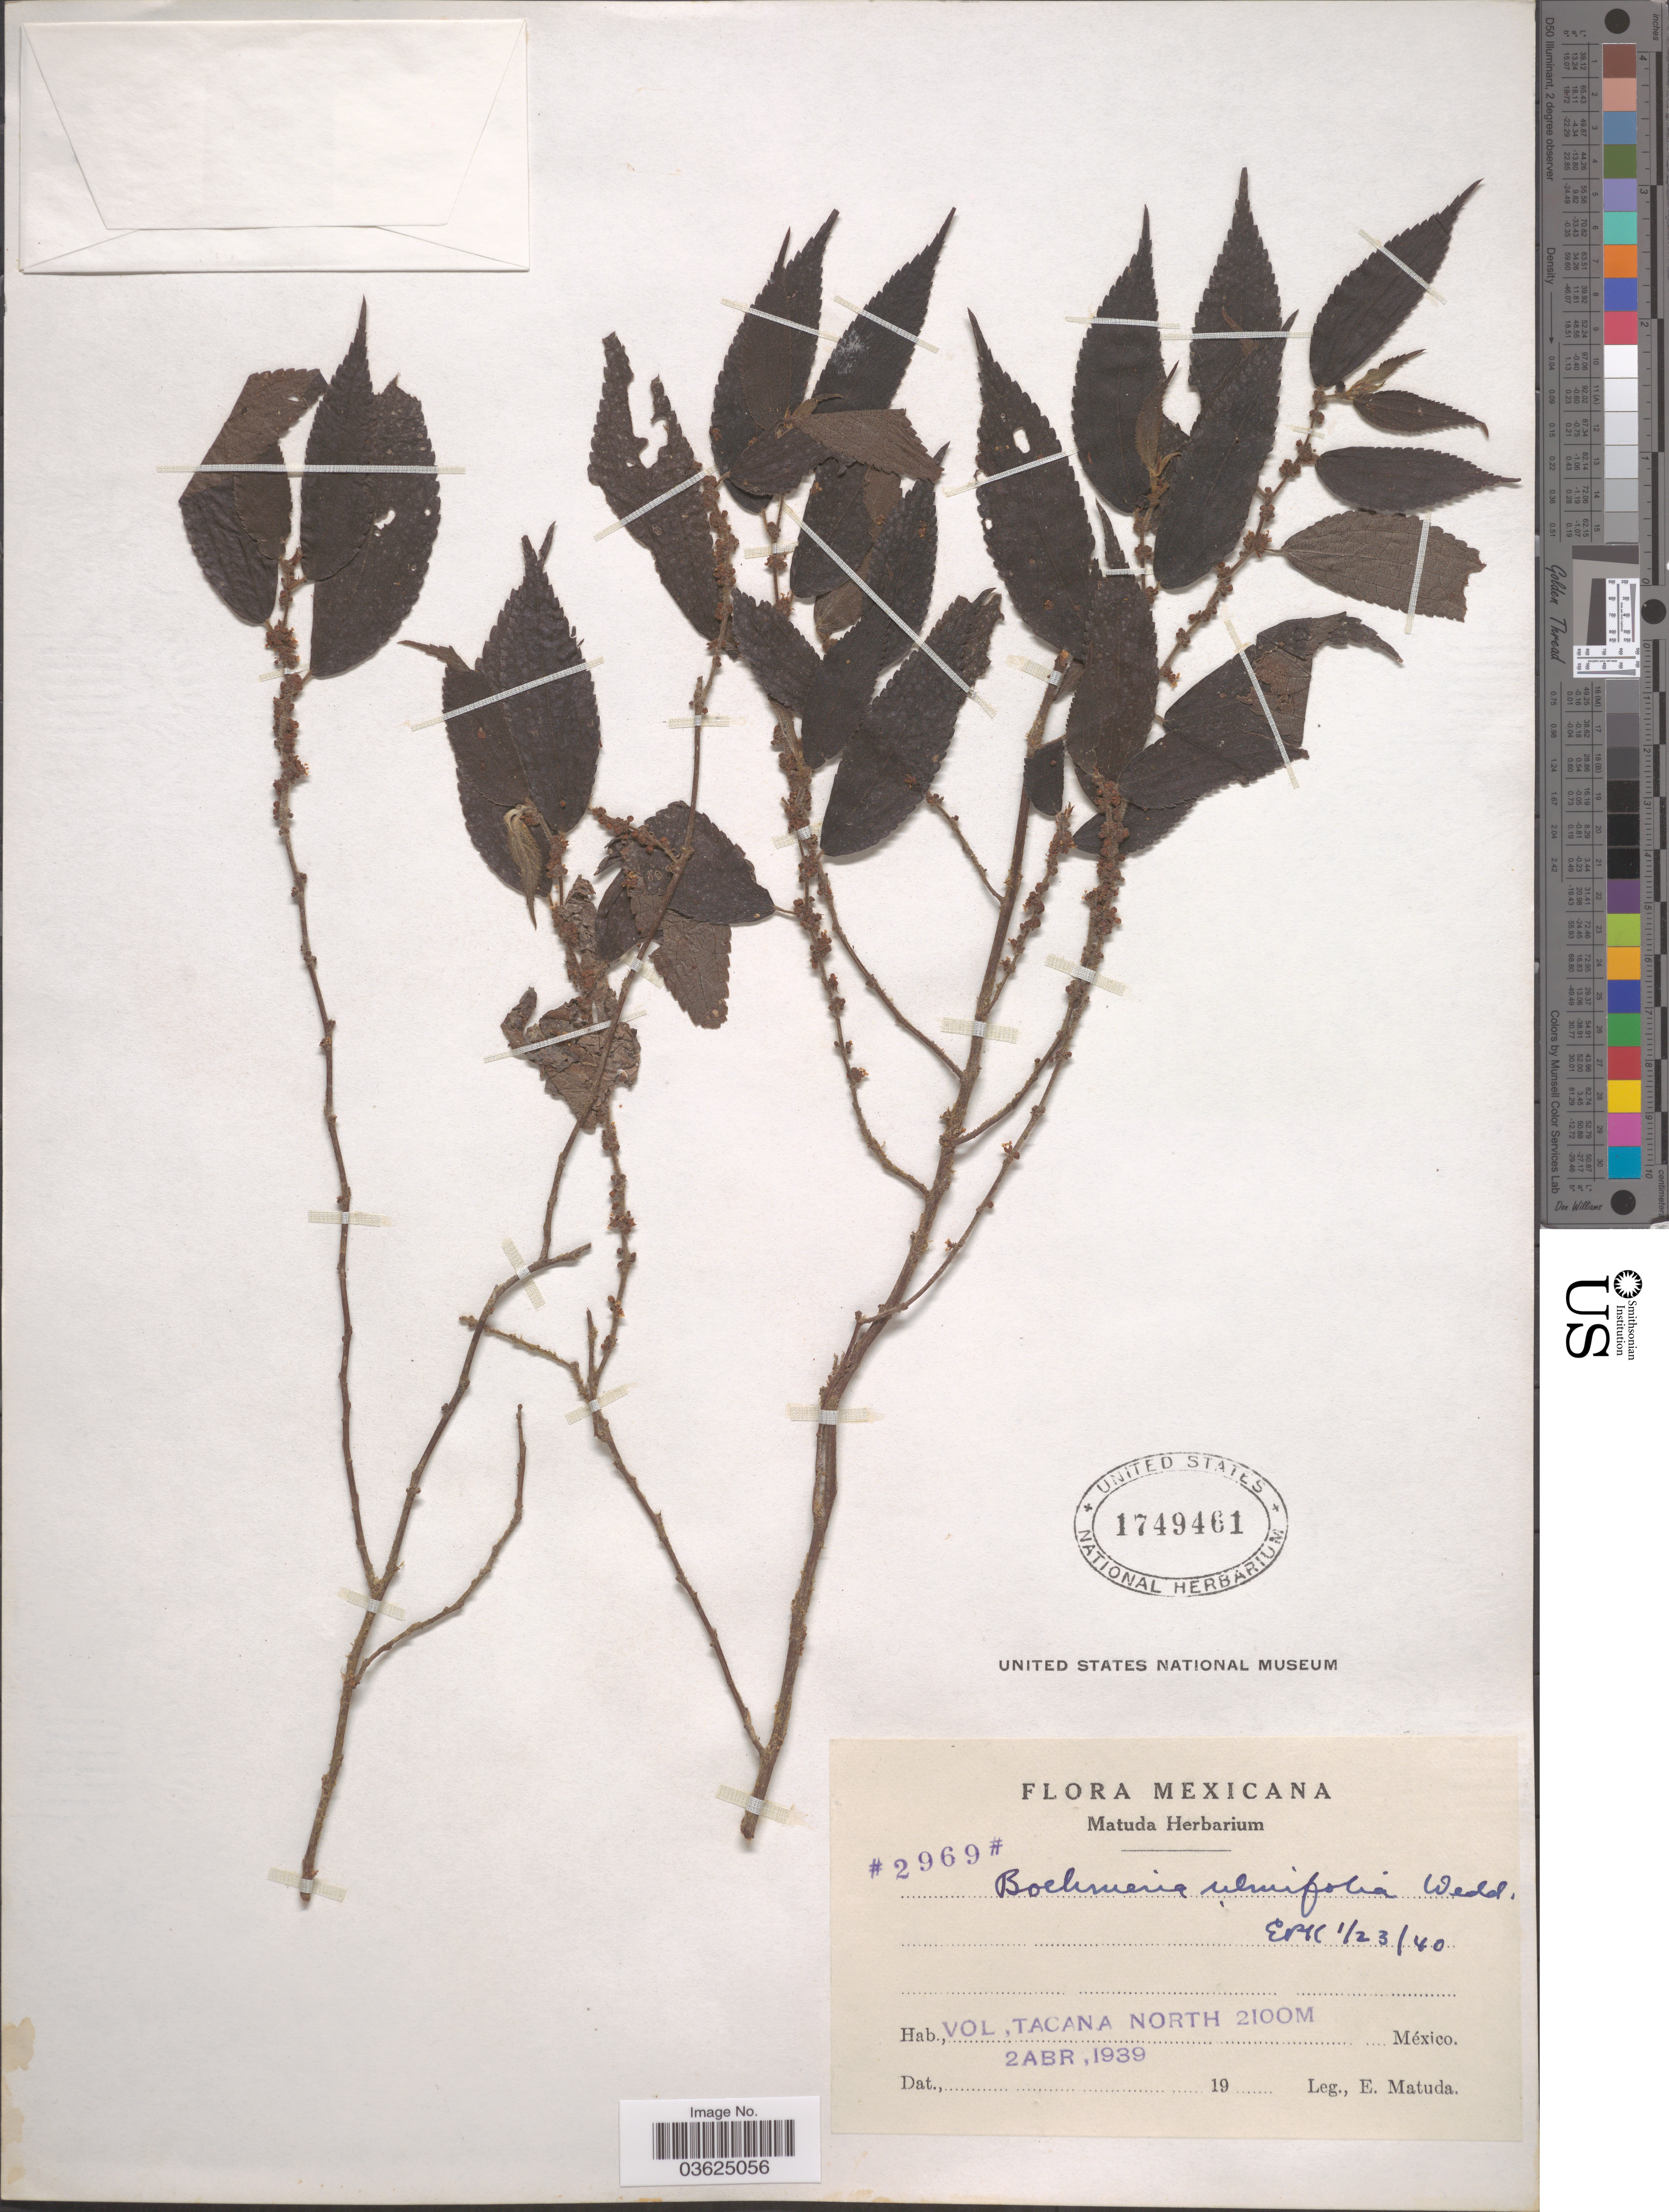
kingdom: Plantae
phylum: Tracheophyta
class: Magnoliopsida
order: Rosales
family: Urticaceae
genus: Boehmeria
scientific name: Boehmeria ulmifolia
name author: Wedd.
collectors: E. Matuda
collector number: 2969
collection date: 1939-04-02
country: Mexico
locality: Vol, Tacana North.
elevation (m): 2100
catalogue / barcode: US 1749461